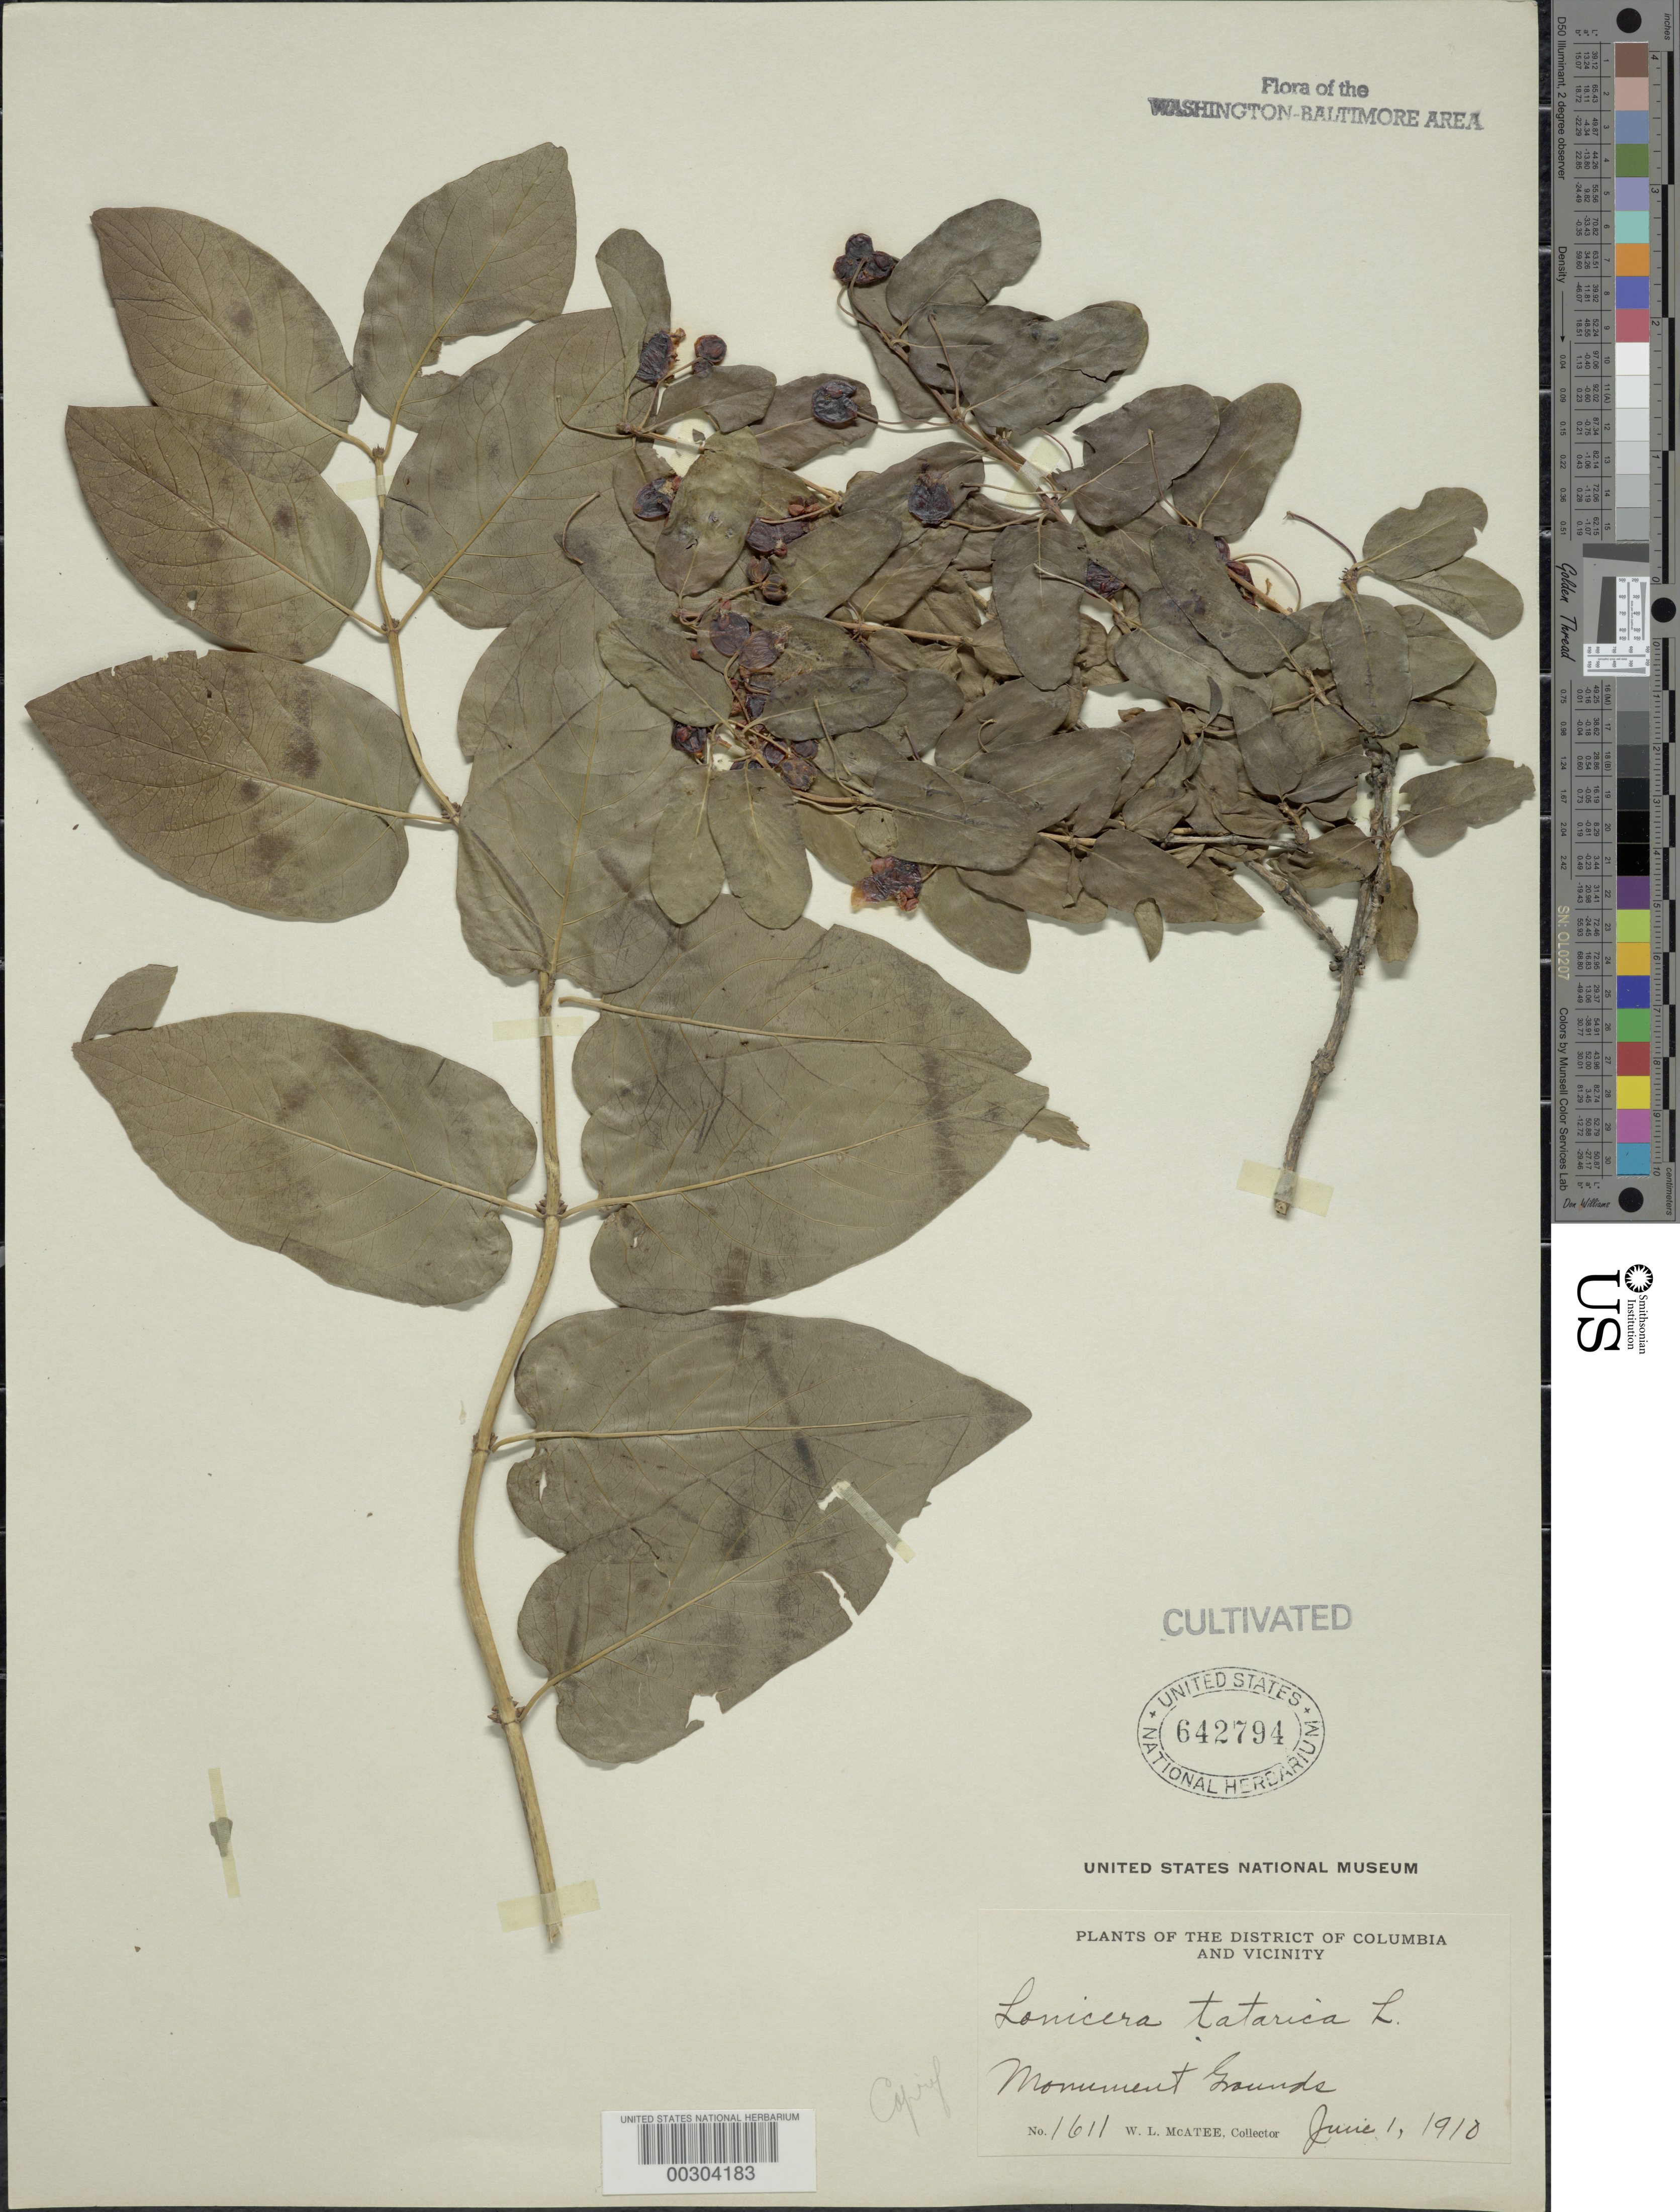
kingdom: Plantae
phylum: Tracheophyta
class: Magnoliopsida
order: Dipsacales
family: Caprifoliaceae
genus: Lonicera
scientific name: Lonicera tatarica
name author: L.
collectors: W. McAtee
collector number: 1611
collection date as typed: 01 Jun 1910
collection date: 1910-06-01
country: United States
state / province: District of Columbia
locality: Monument grounds (Washington Memorial)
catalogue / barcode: US 642794